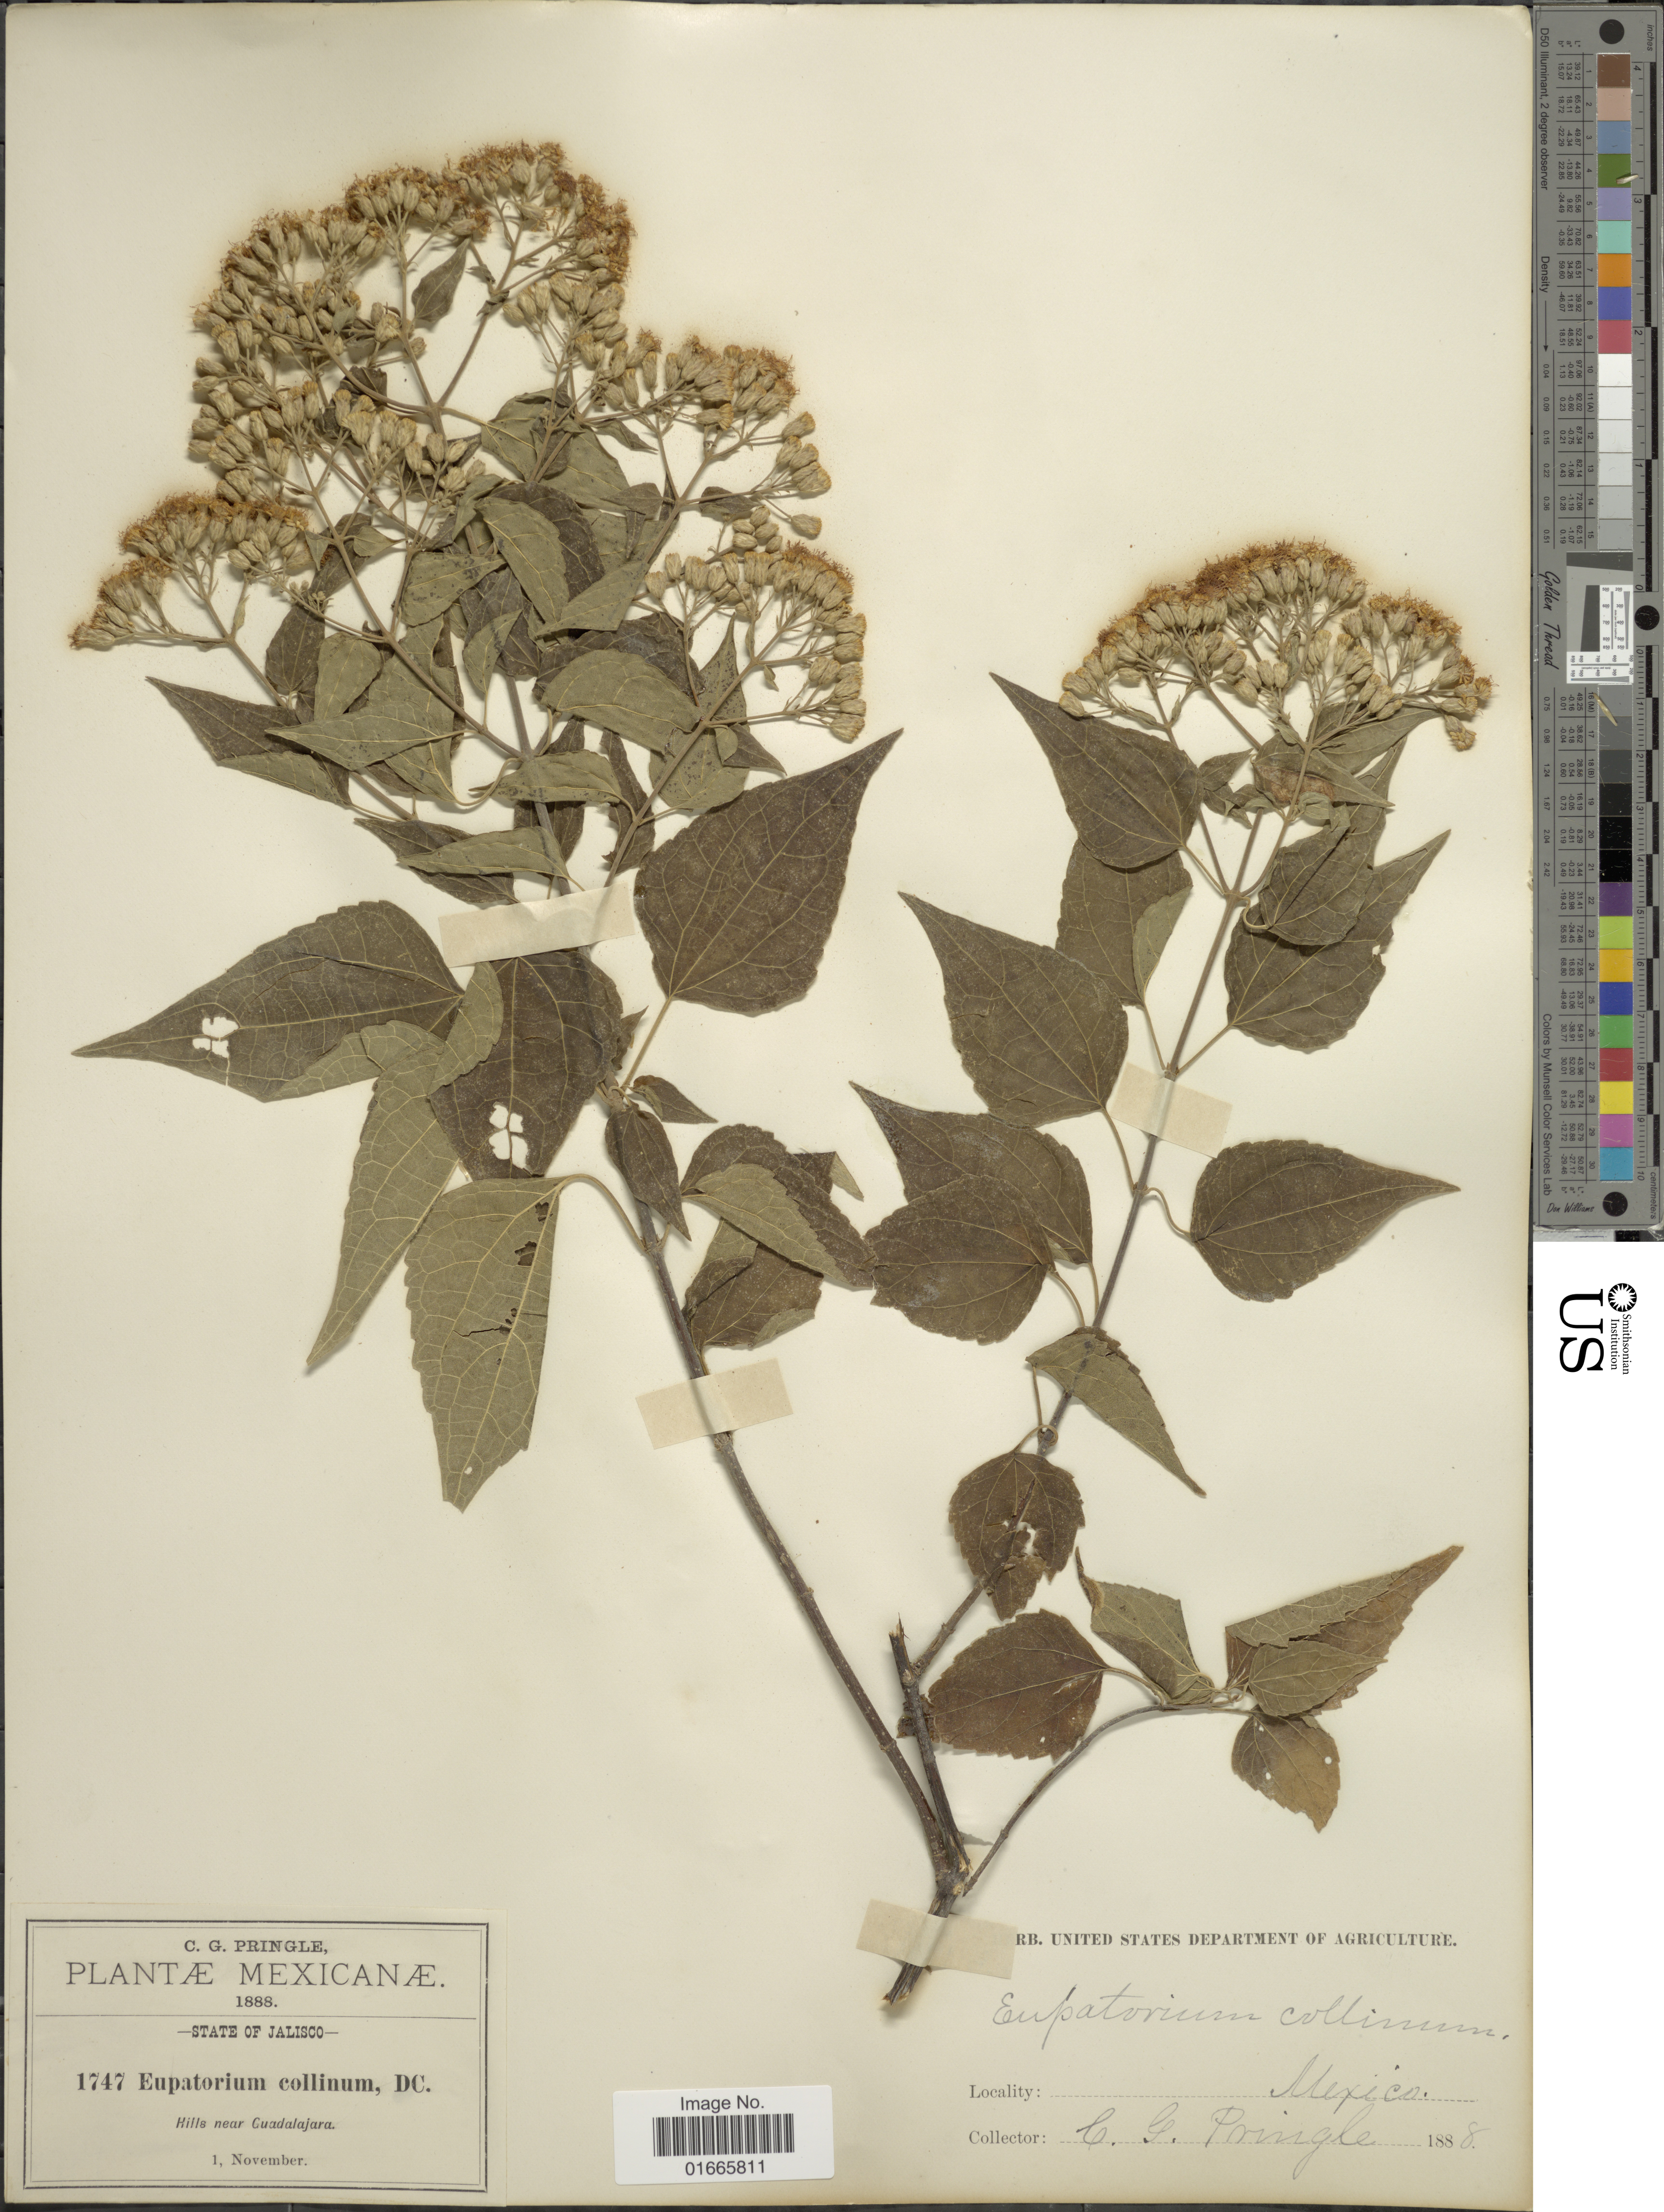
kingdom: Plantae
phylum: Tracheophyta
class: Magnoliopsida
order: Asterales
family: Asteraceae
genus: Chromolaena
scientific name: Chromolaena collina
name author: (DC.) R.M. King & H. Rob.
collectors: C. G. Pringle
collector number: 1747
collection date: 1888-11-01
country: Mexico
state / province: Jalisco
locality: Hills near Guadalajara